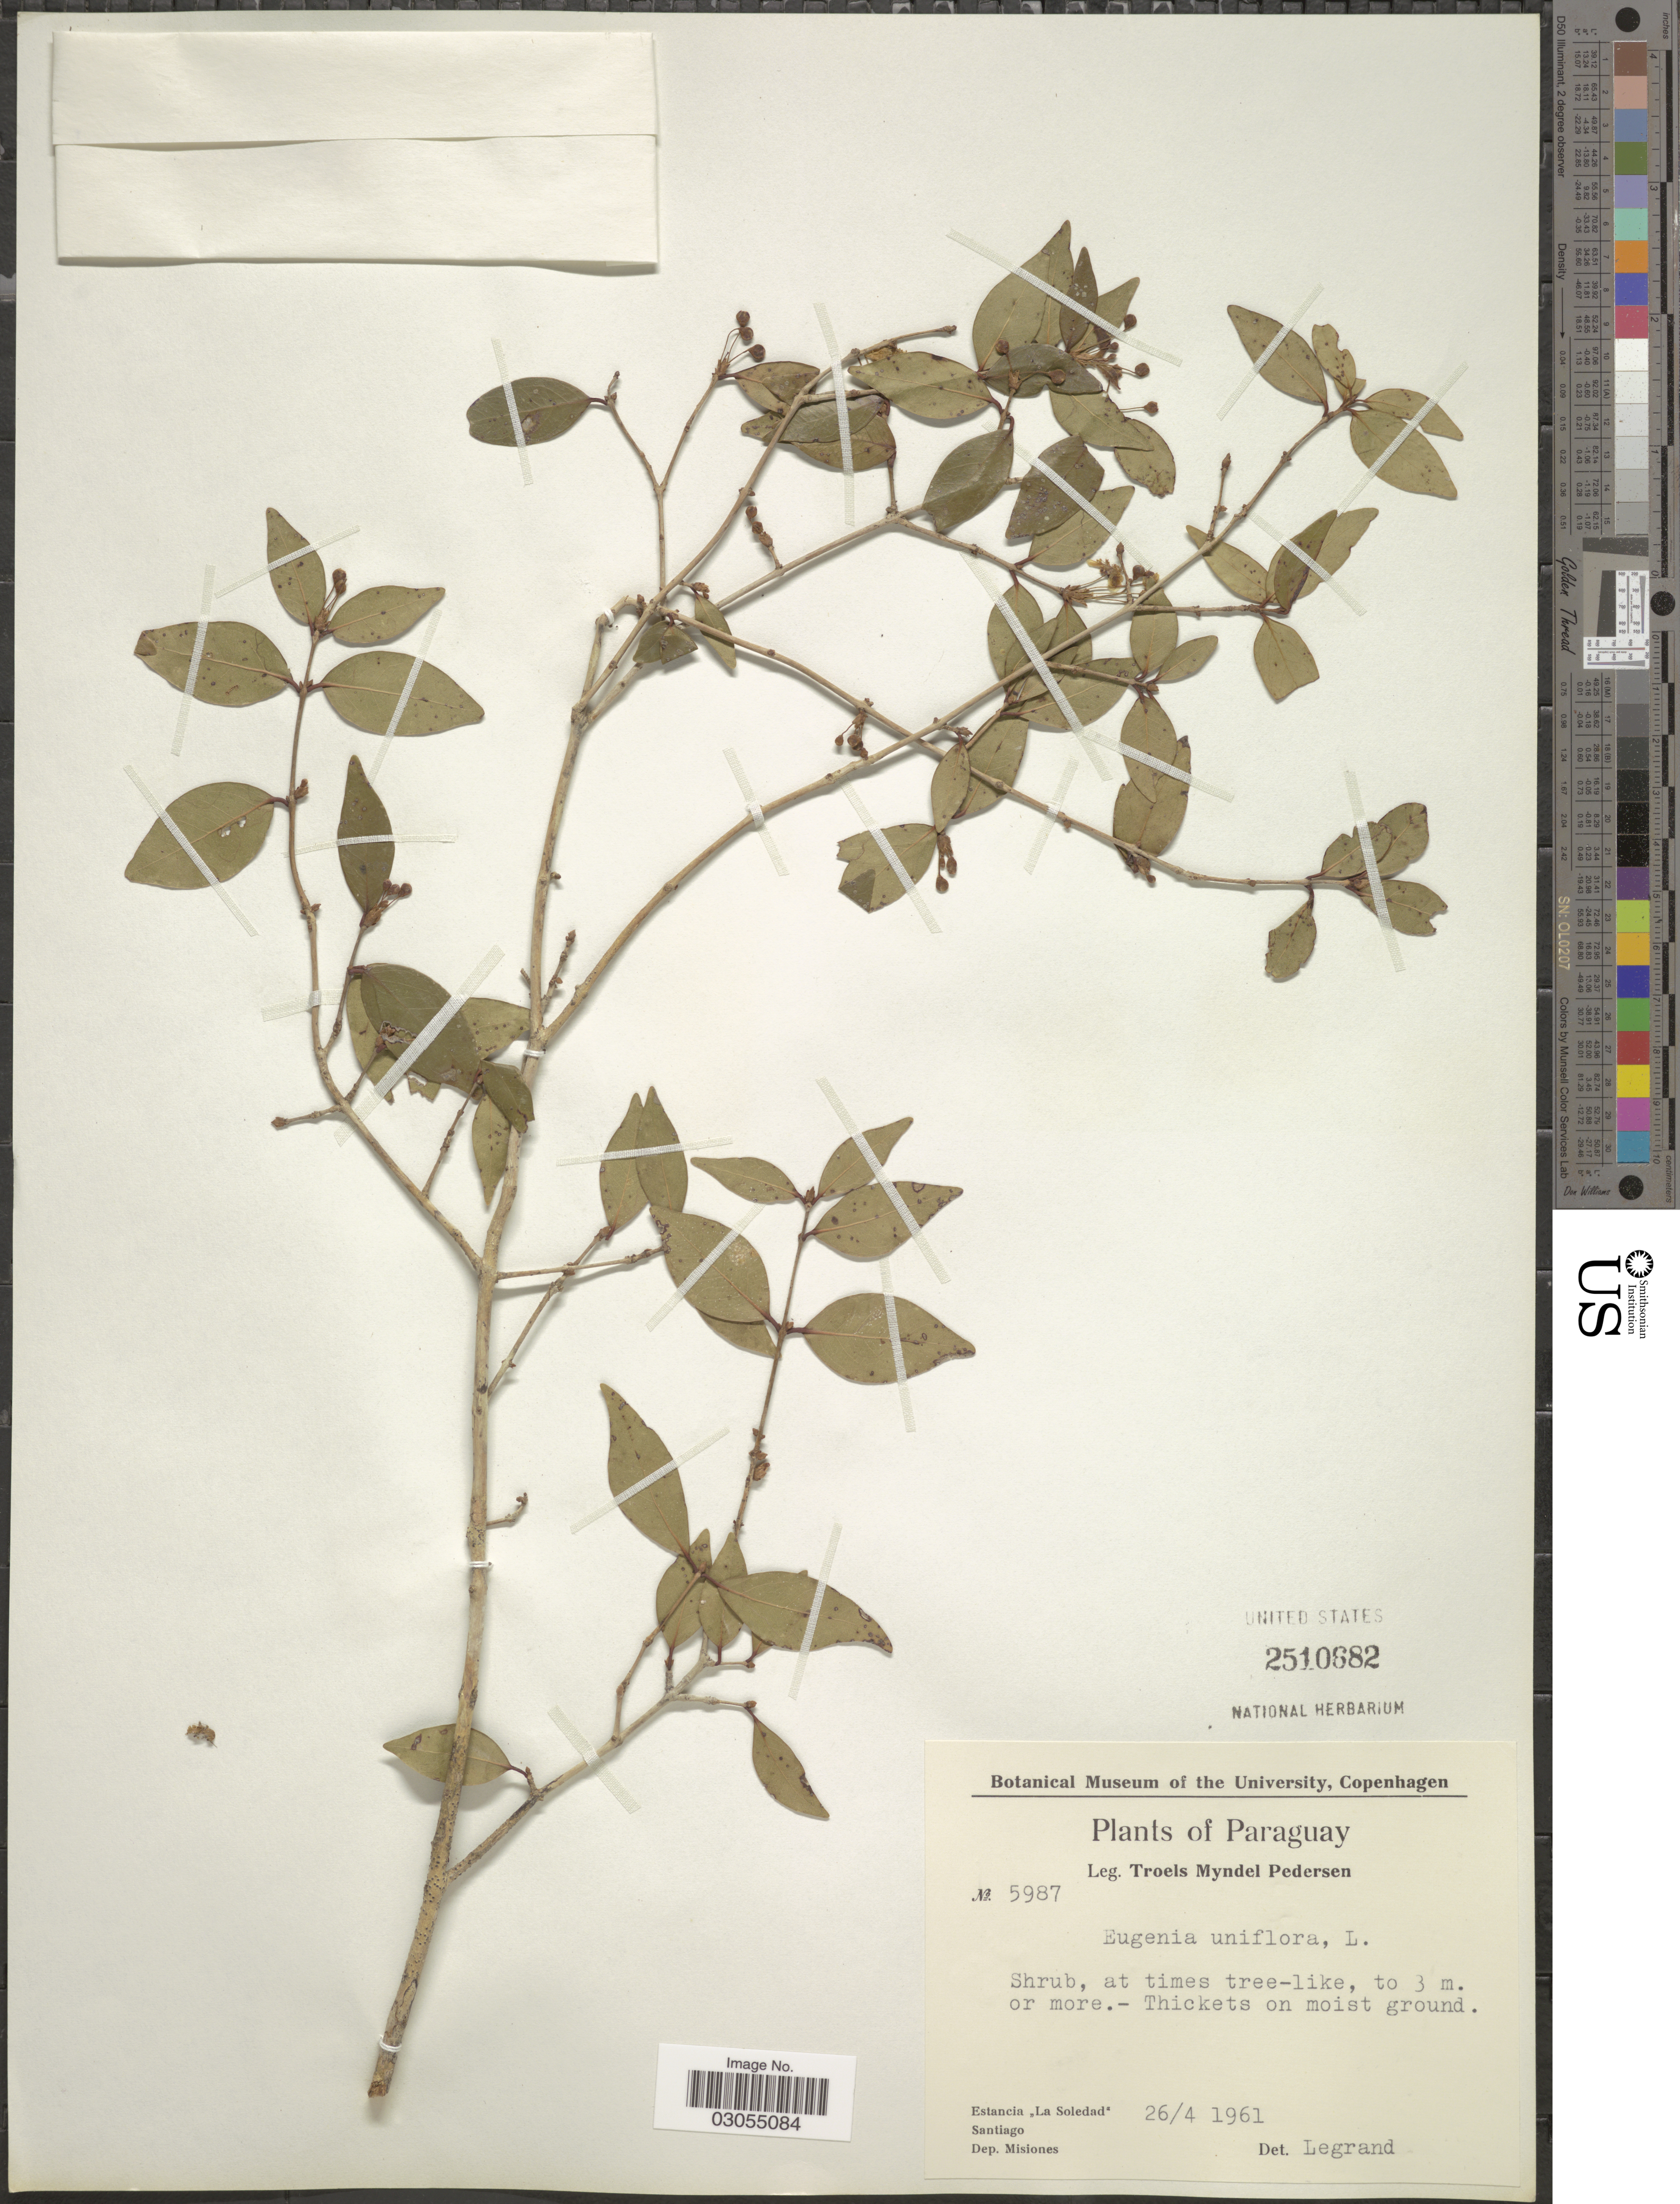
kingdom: Plantae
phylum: Tracheophyta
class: Magnoliopsida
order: Myrtales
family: Myrtaceae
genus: Eugenia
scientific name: Eugenia uniflora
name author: L.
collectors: T. Pederson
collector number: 5987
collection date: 1961-04-26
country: Paraguay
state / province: Misiones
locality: Estancia "La Soledad", Santiago, Dep. Misiones.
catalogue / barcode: US 2510682